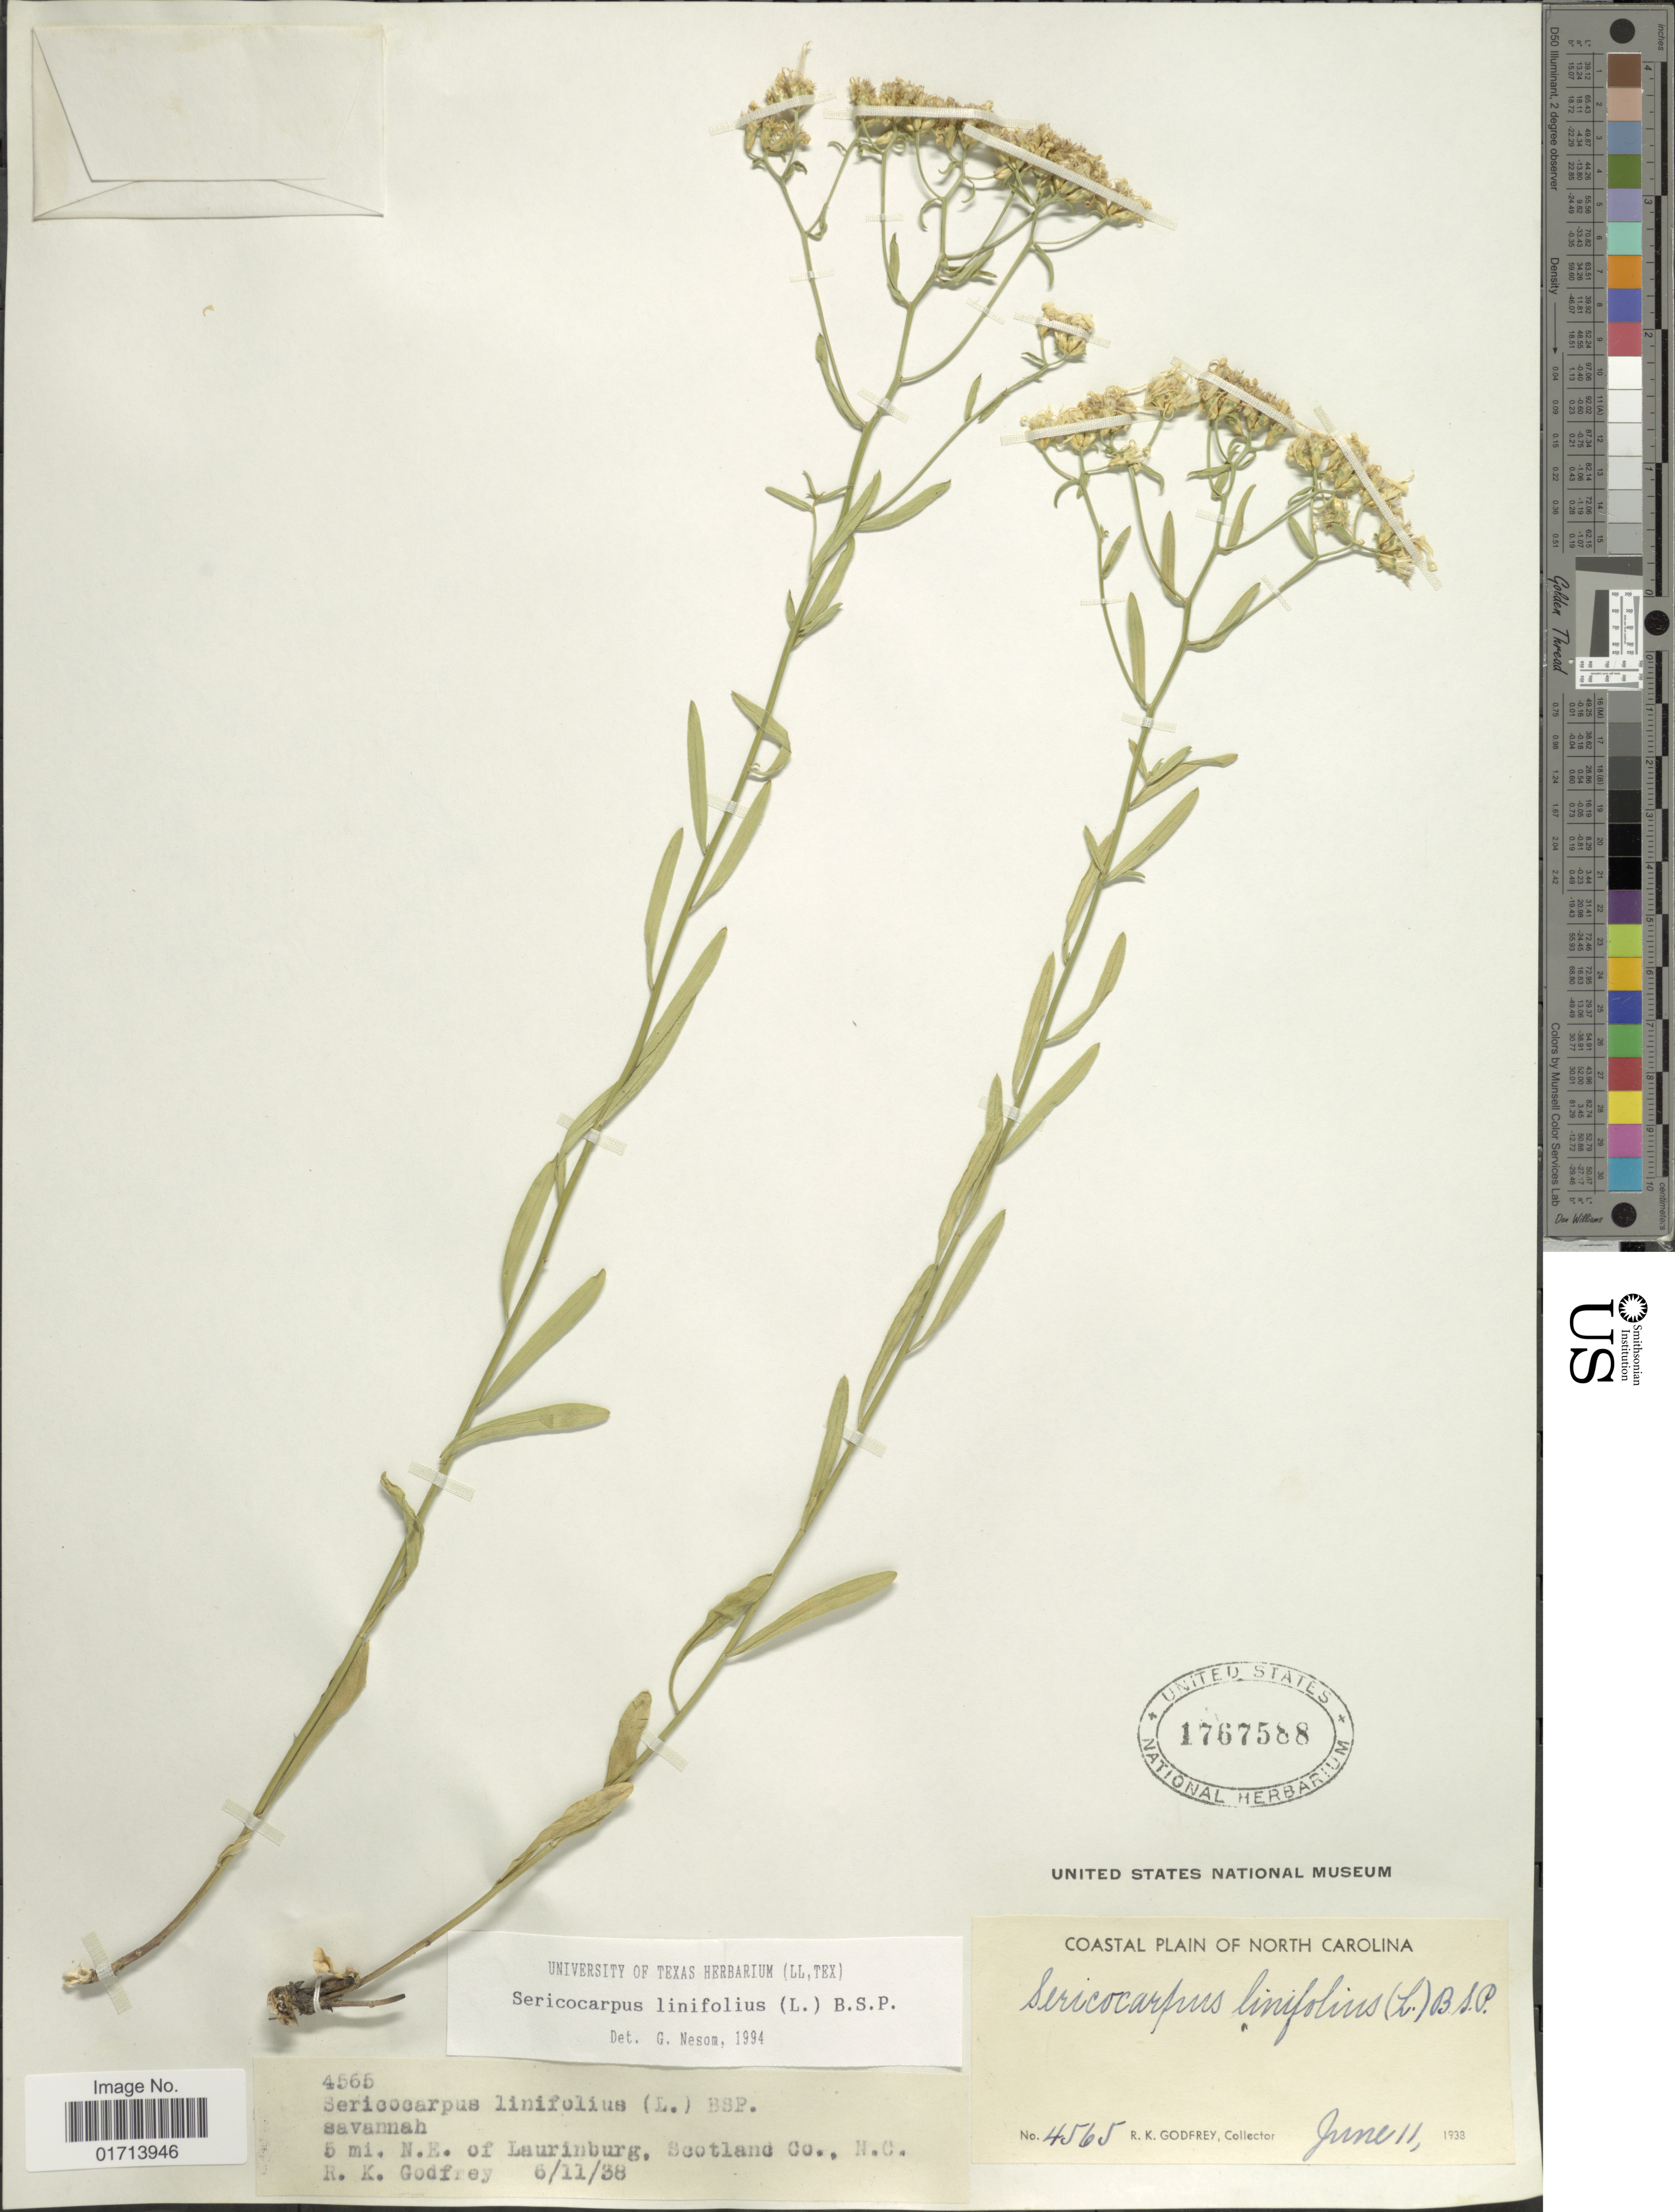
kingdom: Plantae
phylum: Tracheophyta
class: Magnoliopsida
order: Asterales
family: Asteraceae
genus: Sericocarpus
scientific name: Sericocarpus linifolius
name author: (L.) Britton, Stearns & Poggenb.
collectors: R. K. Godfrey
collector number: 4565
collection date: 1938-06-11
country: United States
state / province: North Carolina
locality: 5 mi. N. E. of Laurinburg, Scotland Co., N. C.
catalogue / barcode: US 1767588